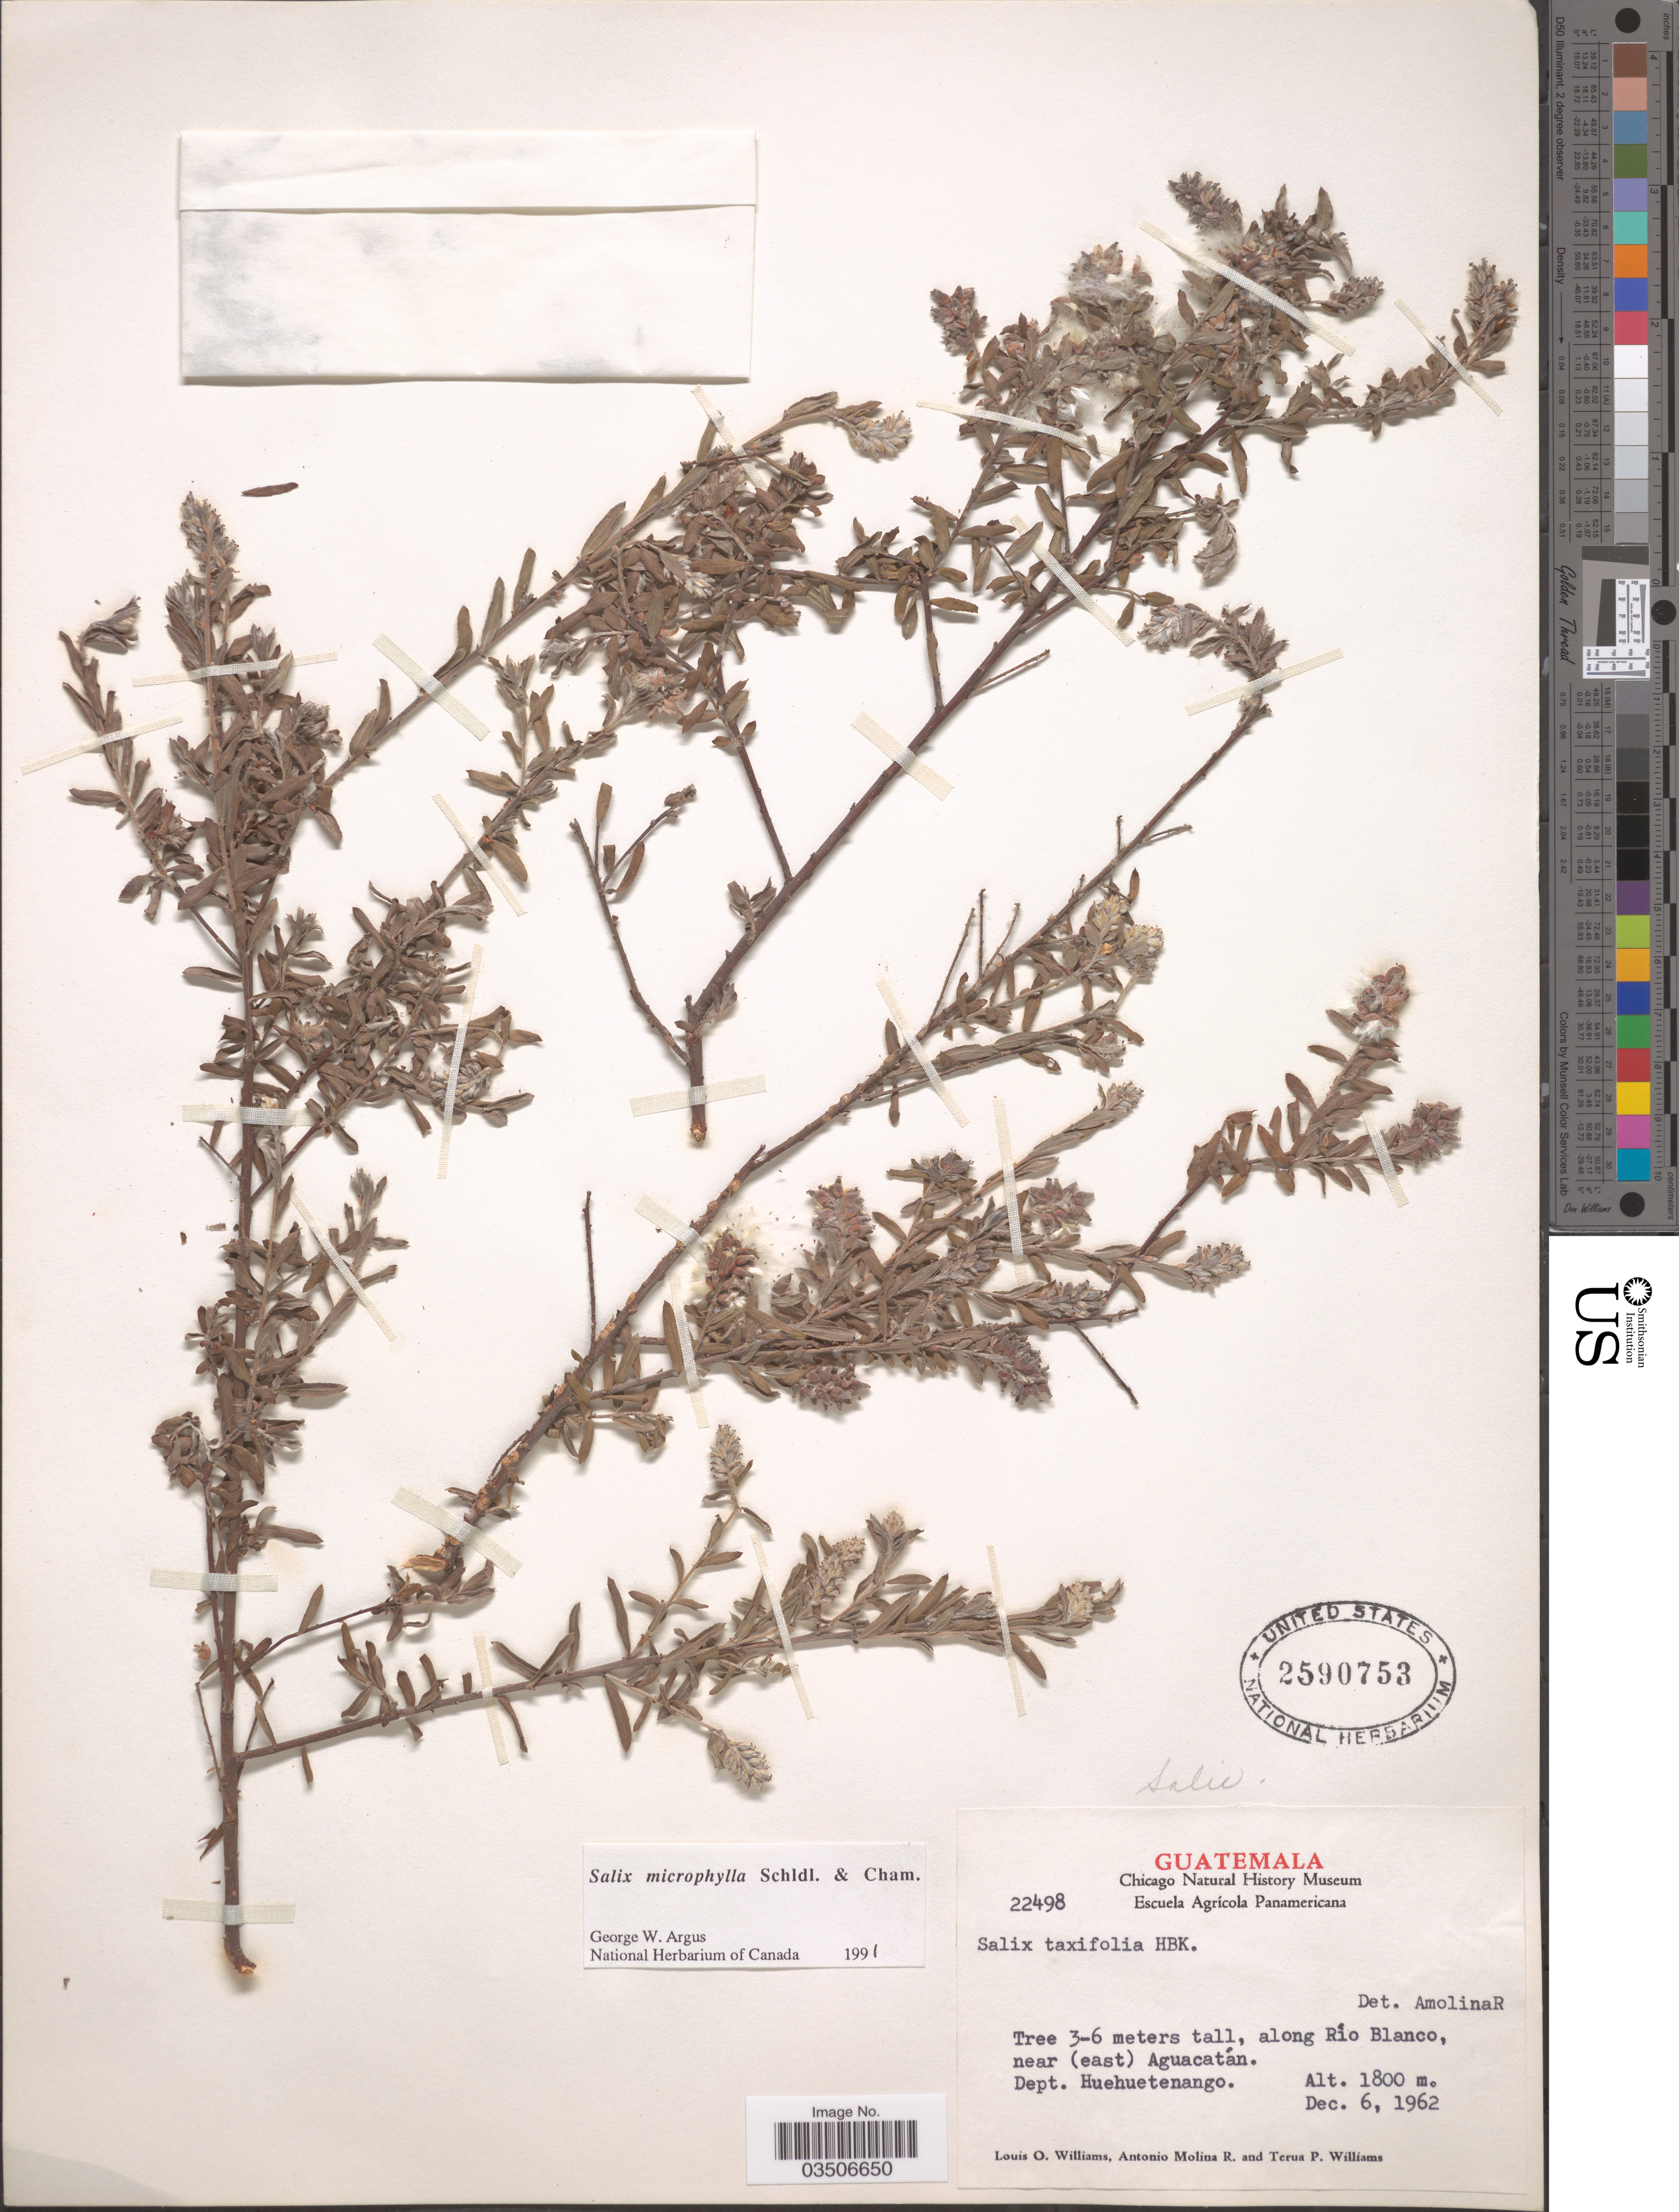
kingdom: Plantae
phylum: Tracheophyta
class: Magnoliopsida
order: Malpighiales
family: Salicaceae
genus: Salix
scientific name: Salix microphylla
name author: Schltdl. & Cham.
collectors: L. O. Williams, A. Molina R. & T. Williams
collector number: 22498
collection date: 1962-12-06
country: Guatemala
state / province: Huehuetenango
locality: Along Rio Blanco near (east) Aguacatán. Dept. Huehuetenango.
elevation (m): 1800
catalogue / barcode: US 2590753